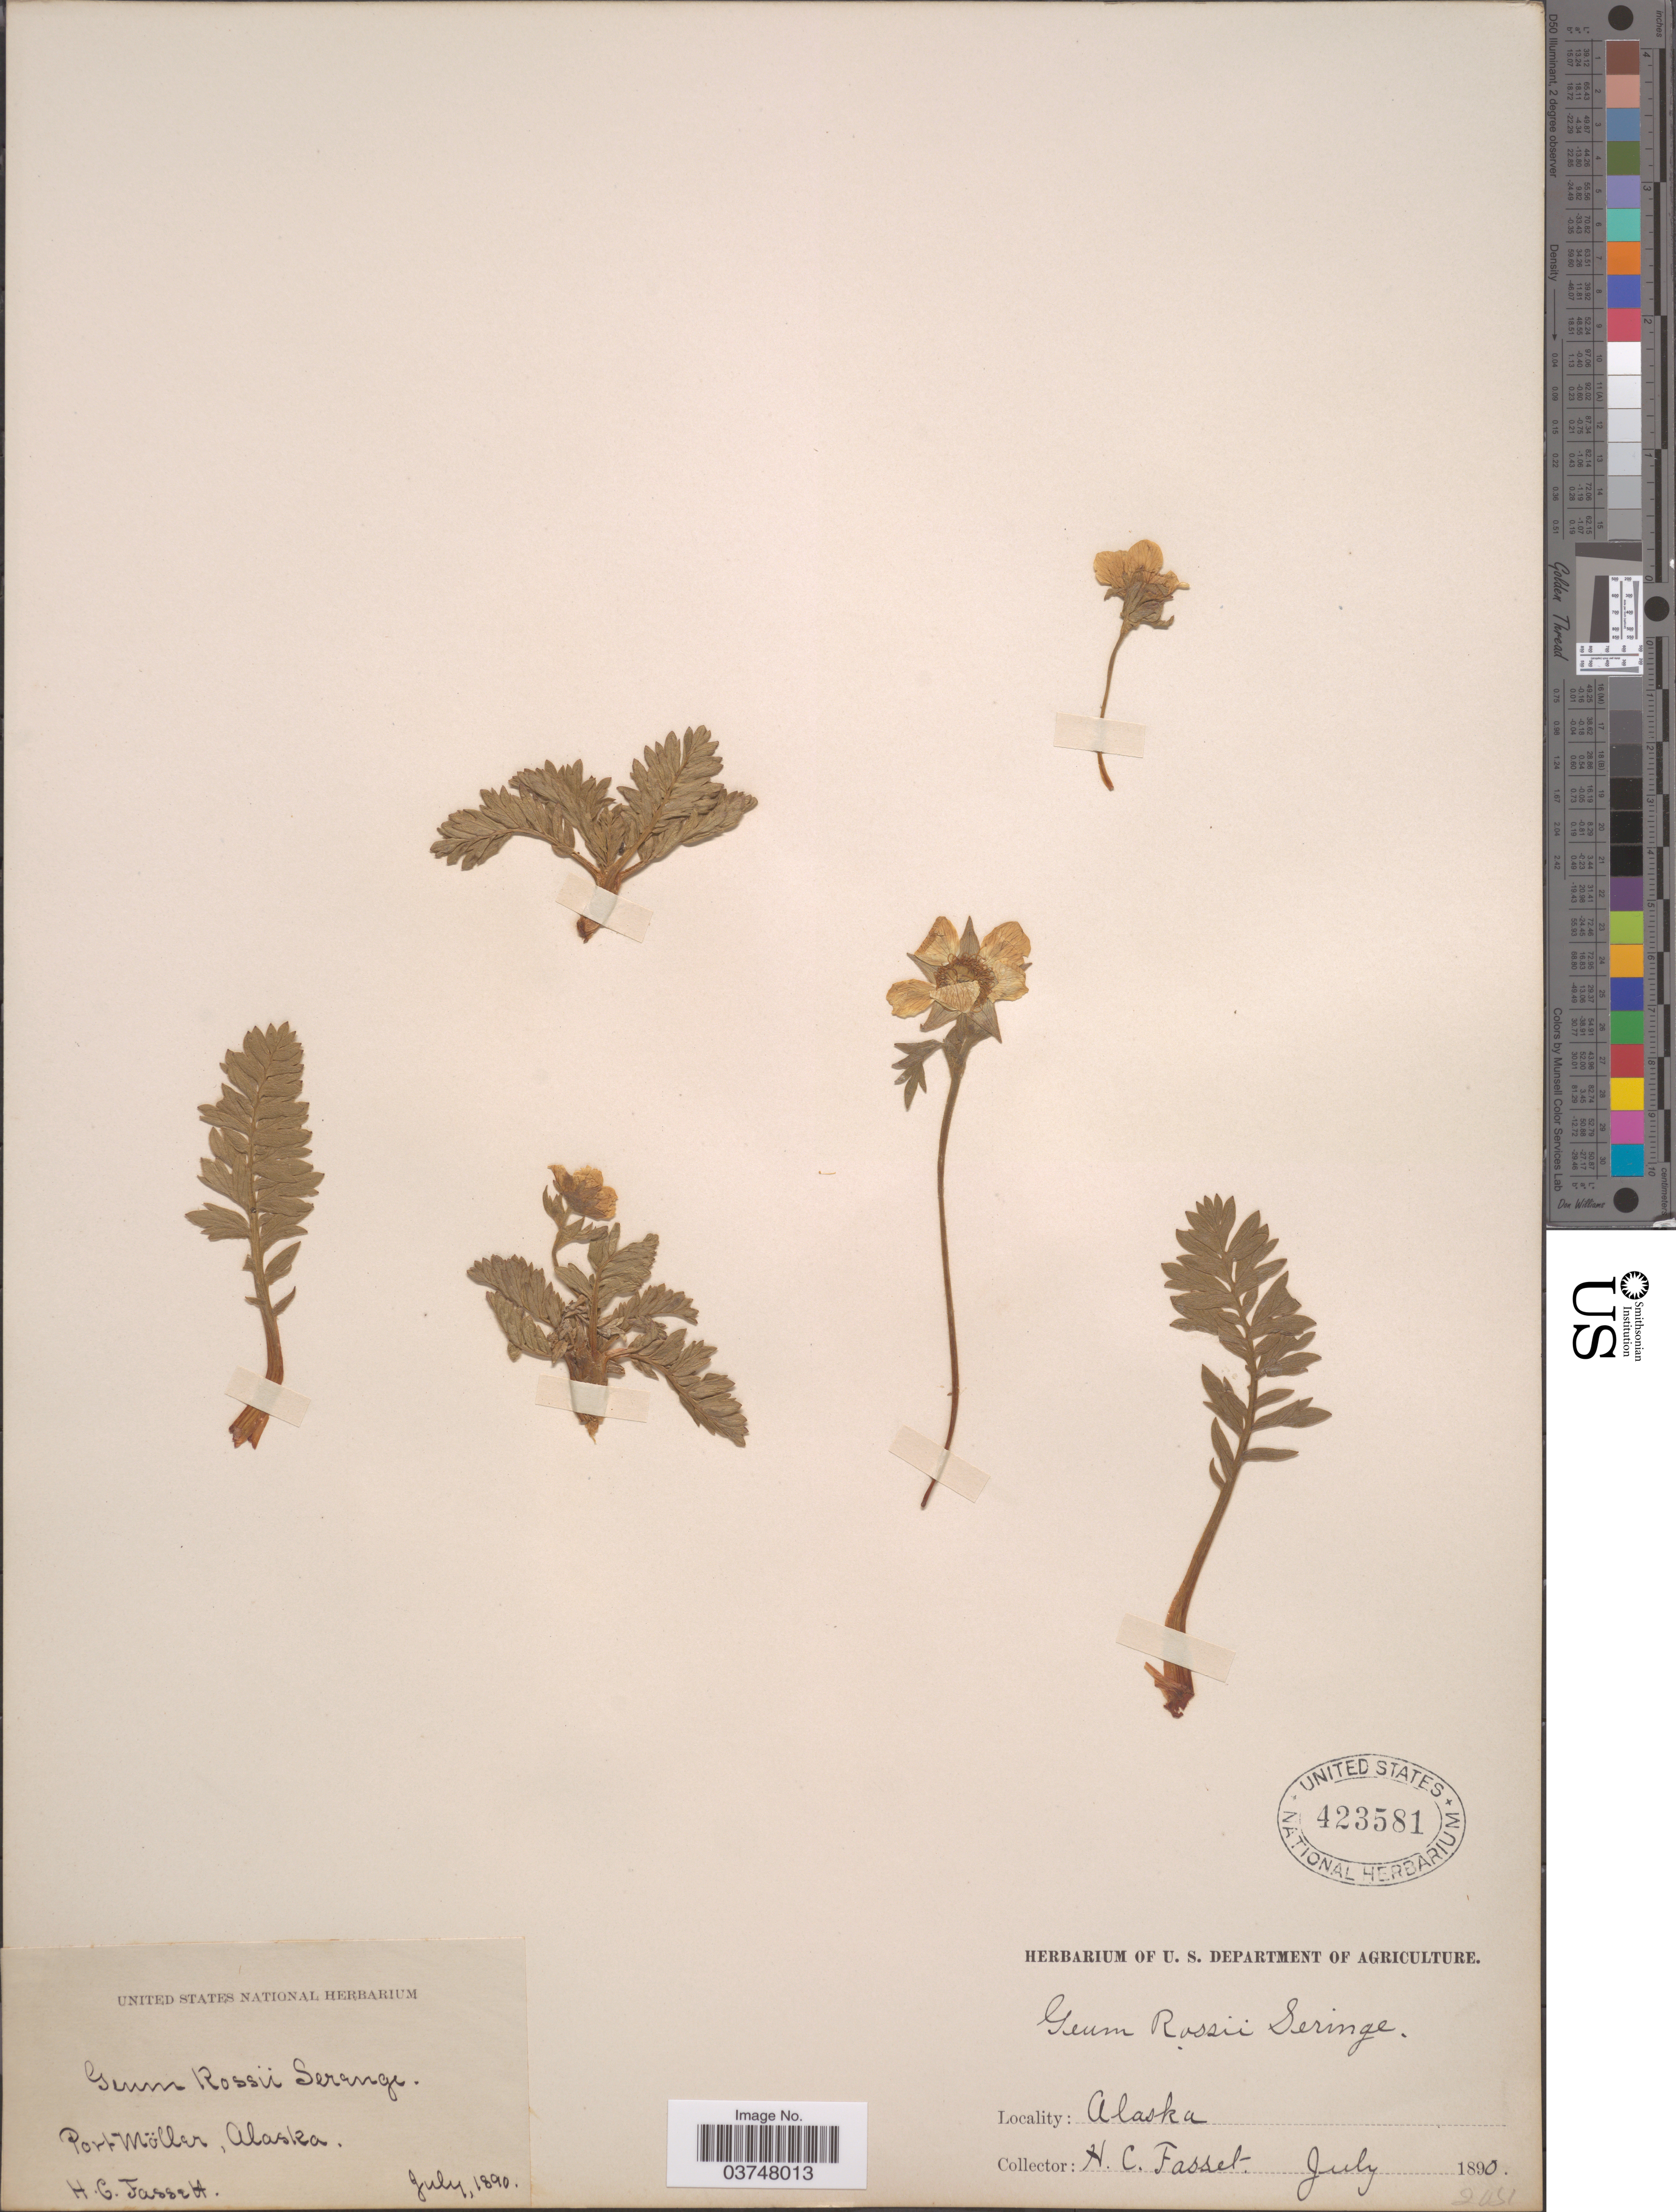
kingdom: Plantae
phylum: Tracheophyta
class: Magnoliopsida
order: Rosales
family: Rosaceae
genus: Geum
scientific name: Geum rossii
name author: (R. Br.) Ser.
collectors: H. C. Fassett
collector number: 2051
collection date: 1890-07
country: United States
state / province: Alaska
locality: Port Möller.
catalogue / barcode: US 423581